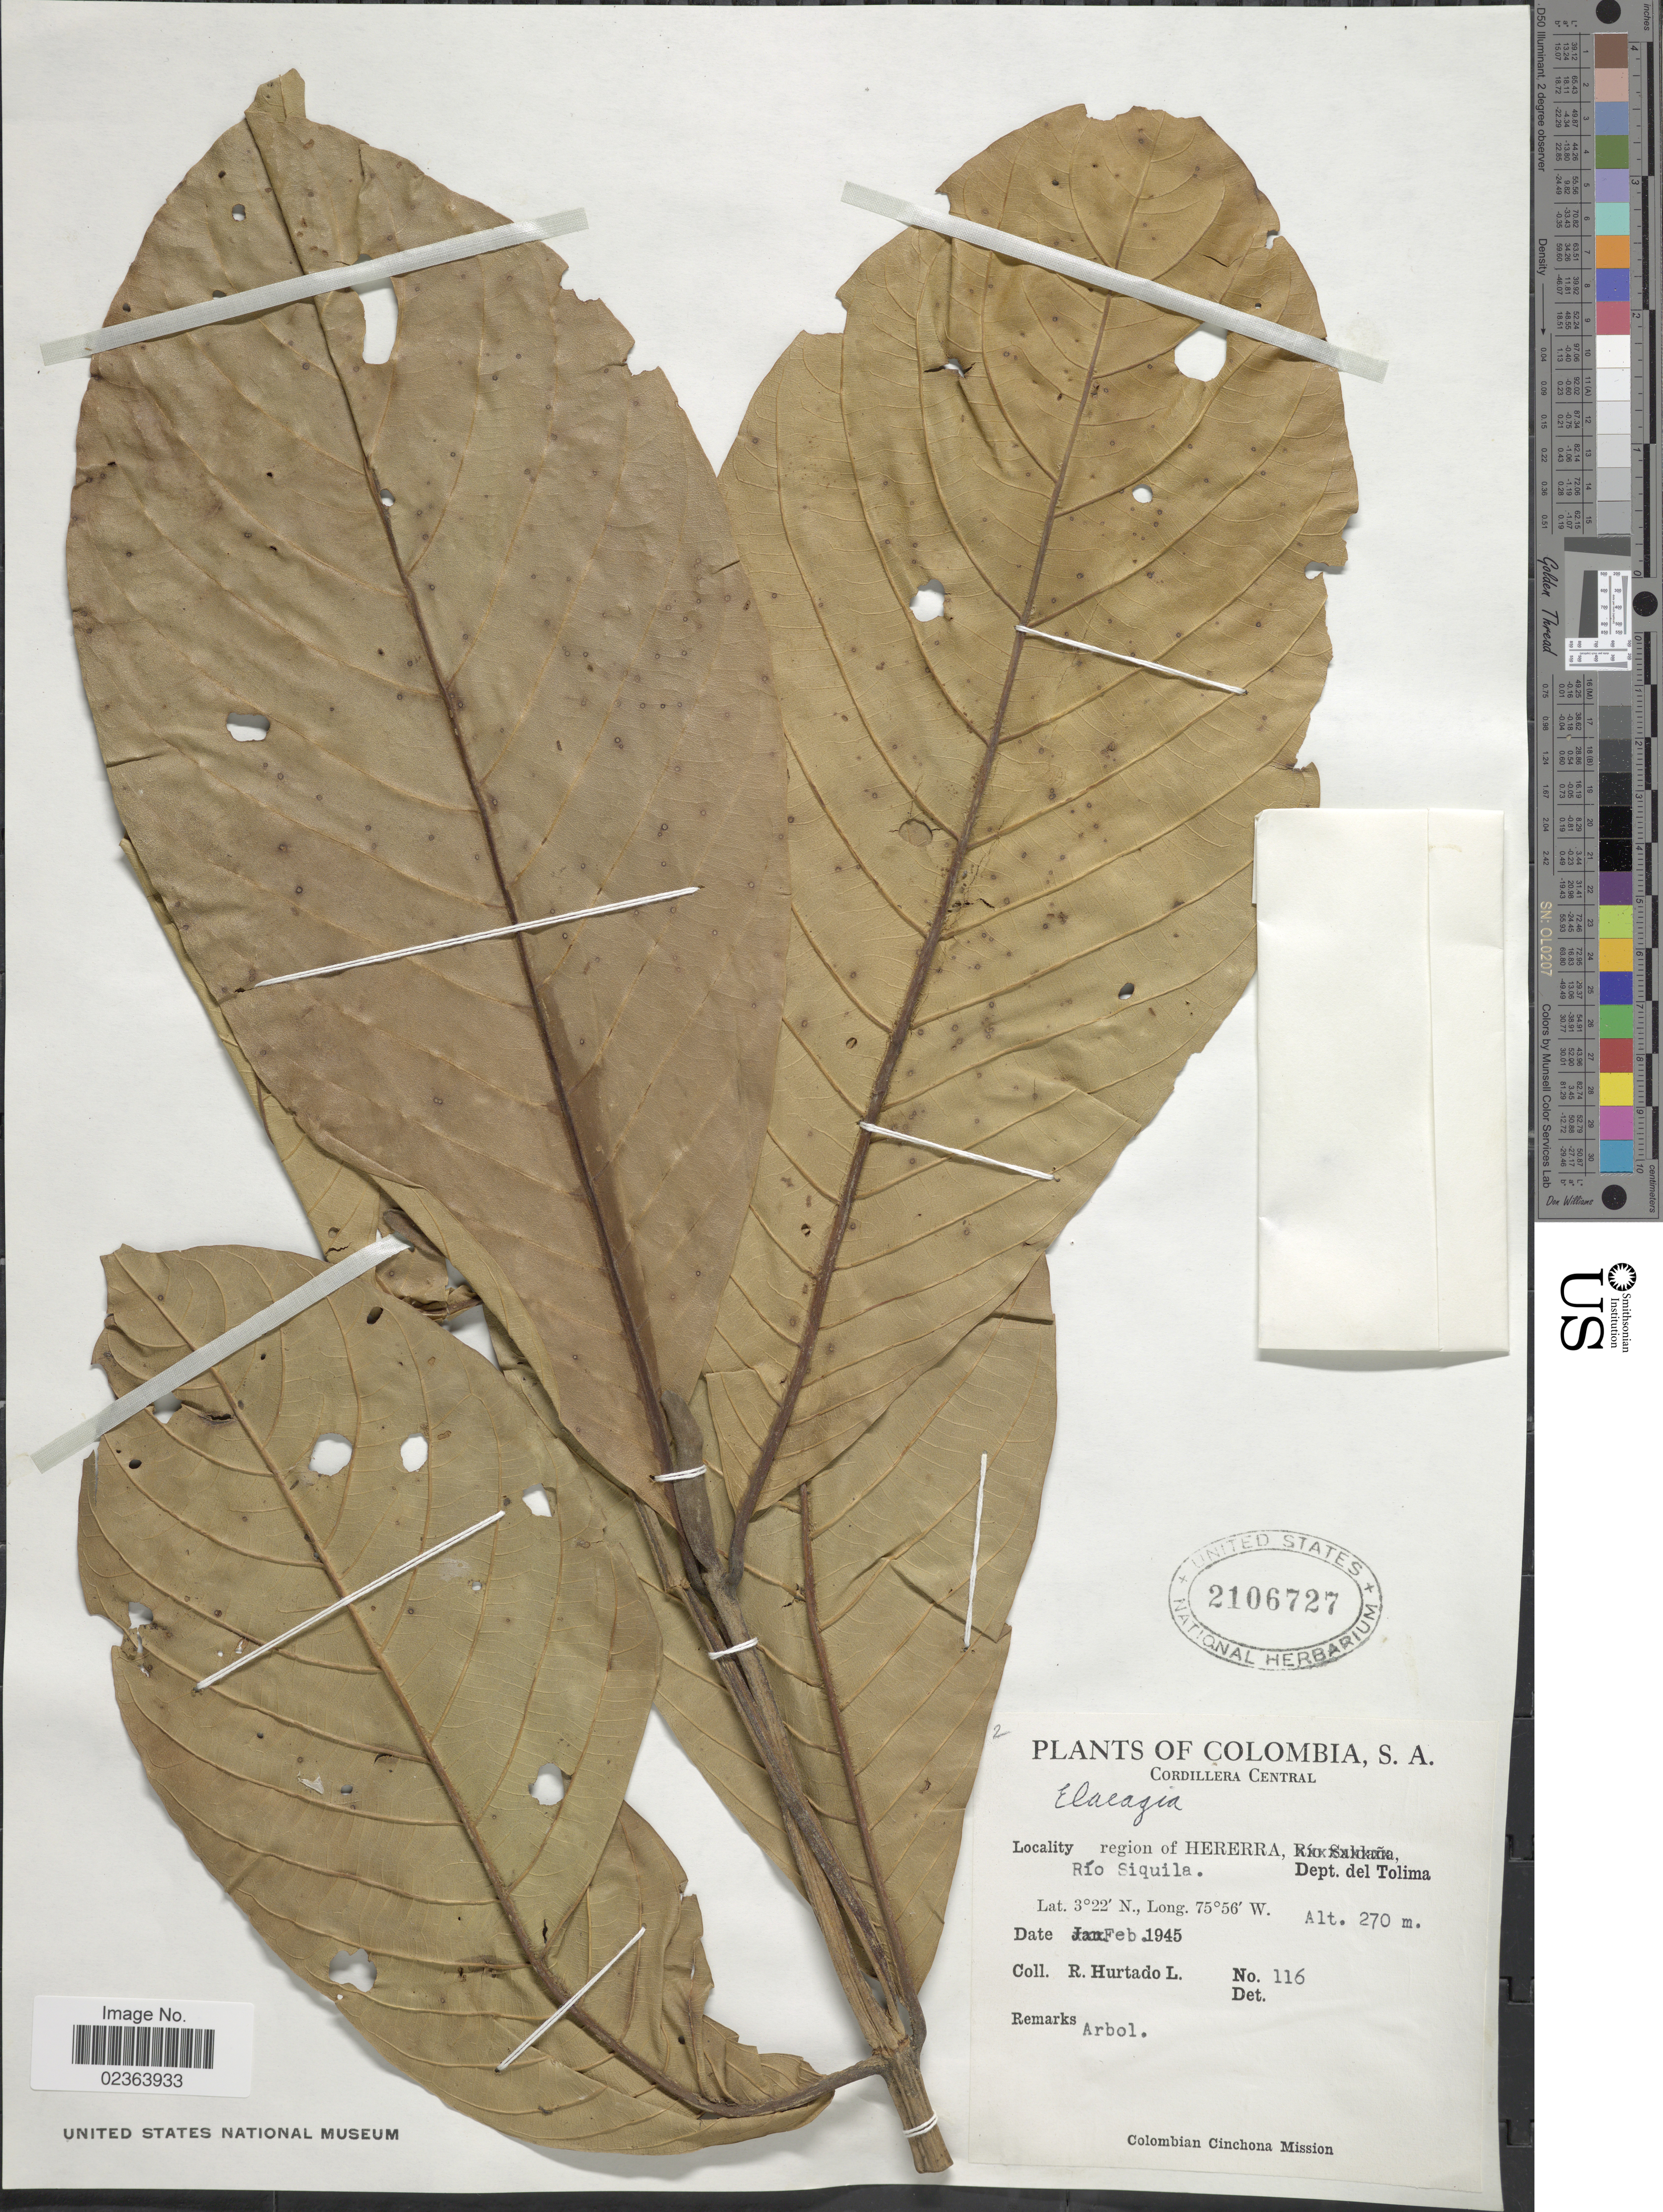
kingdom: Plantae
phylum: Tracheophyta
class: Magnoliopsida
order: Gentianales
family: Rubiaceae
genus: Elaeagia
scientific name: Elaeagia sp.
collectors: R. Hurtado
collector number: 116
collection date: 1945-02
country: Colombia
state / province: Tolima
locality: Cordillera Central, Region of Herera, Rio Siquila, Dept. del Tolima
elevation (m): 270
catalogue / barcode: US 2106727